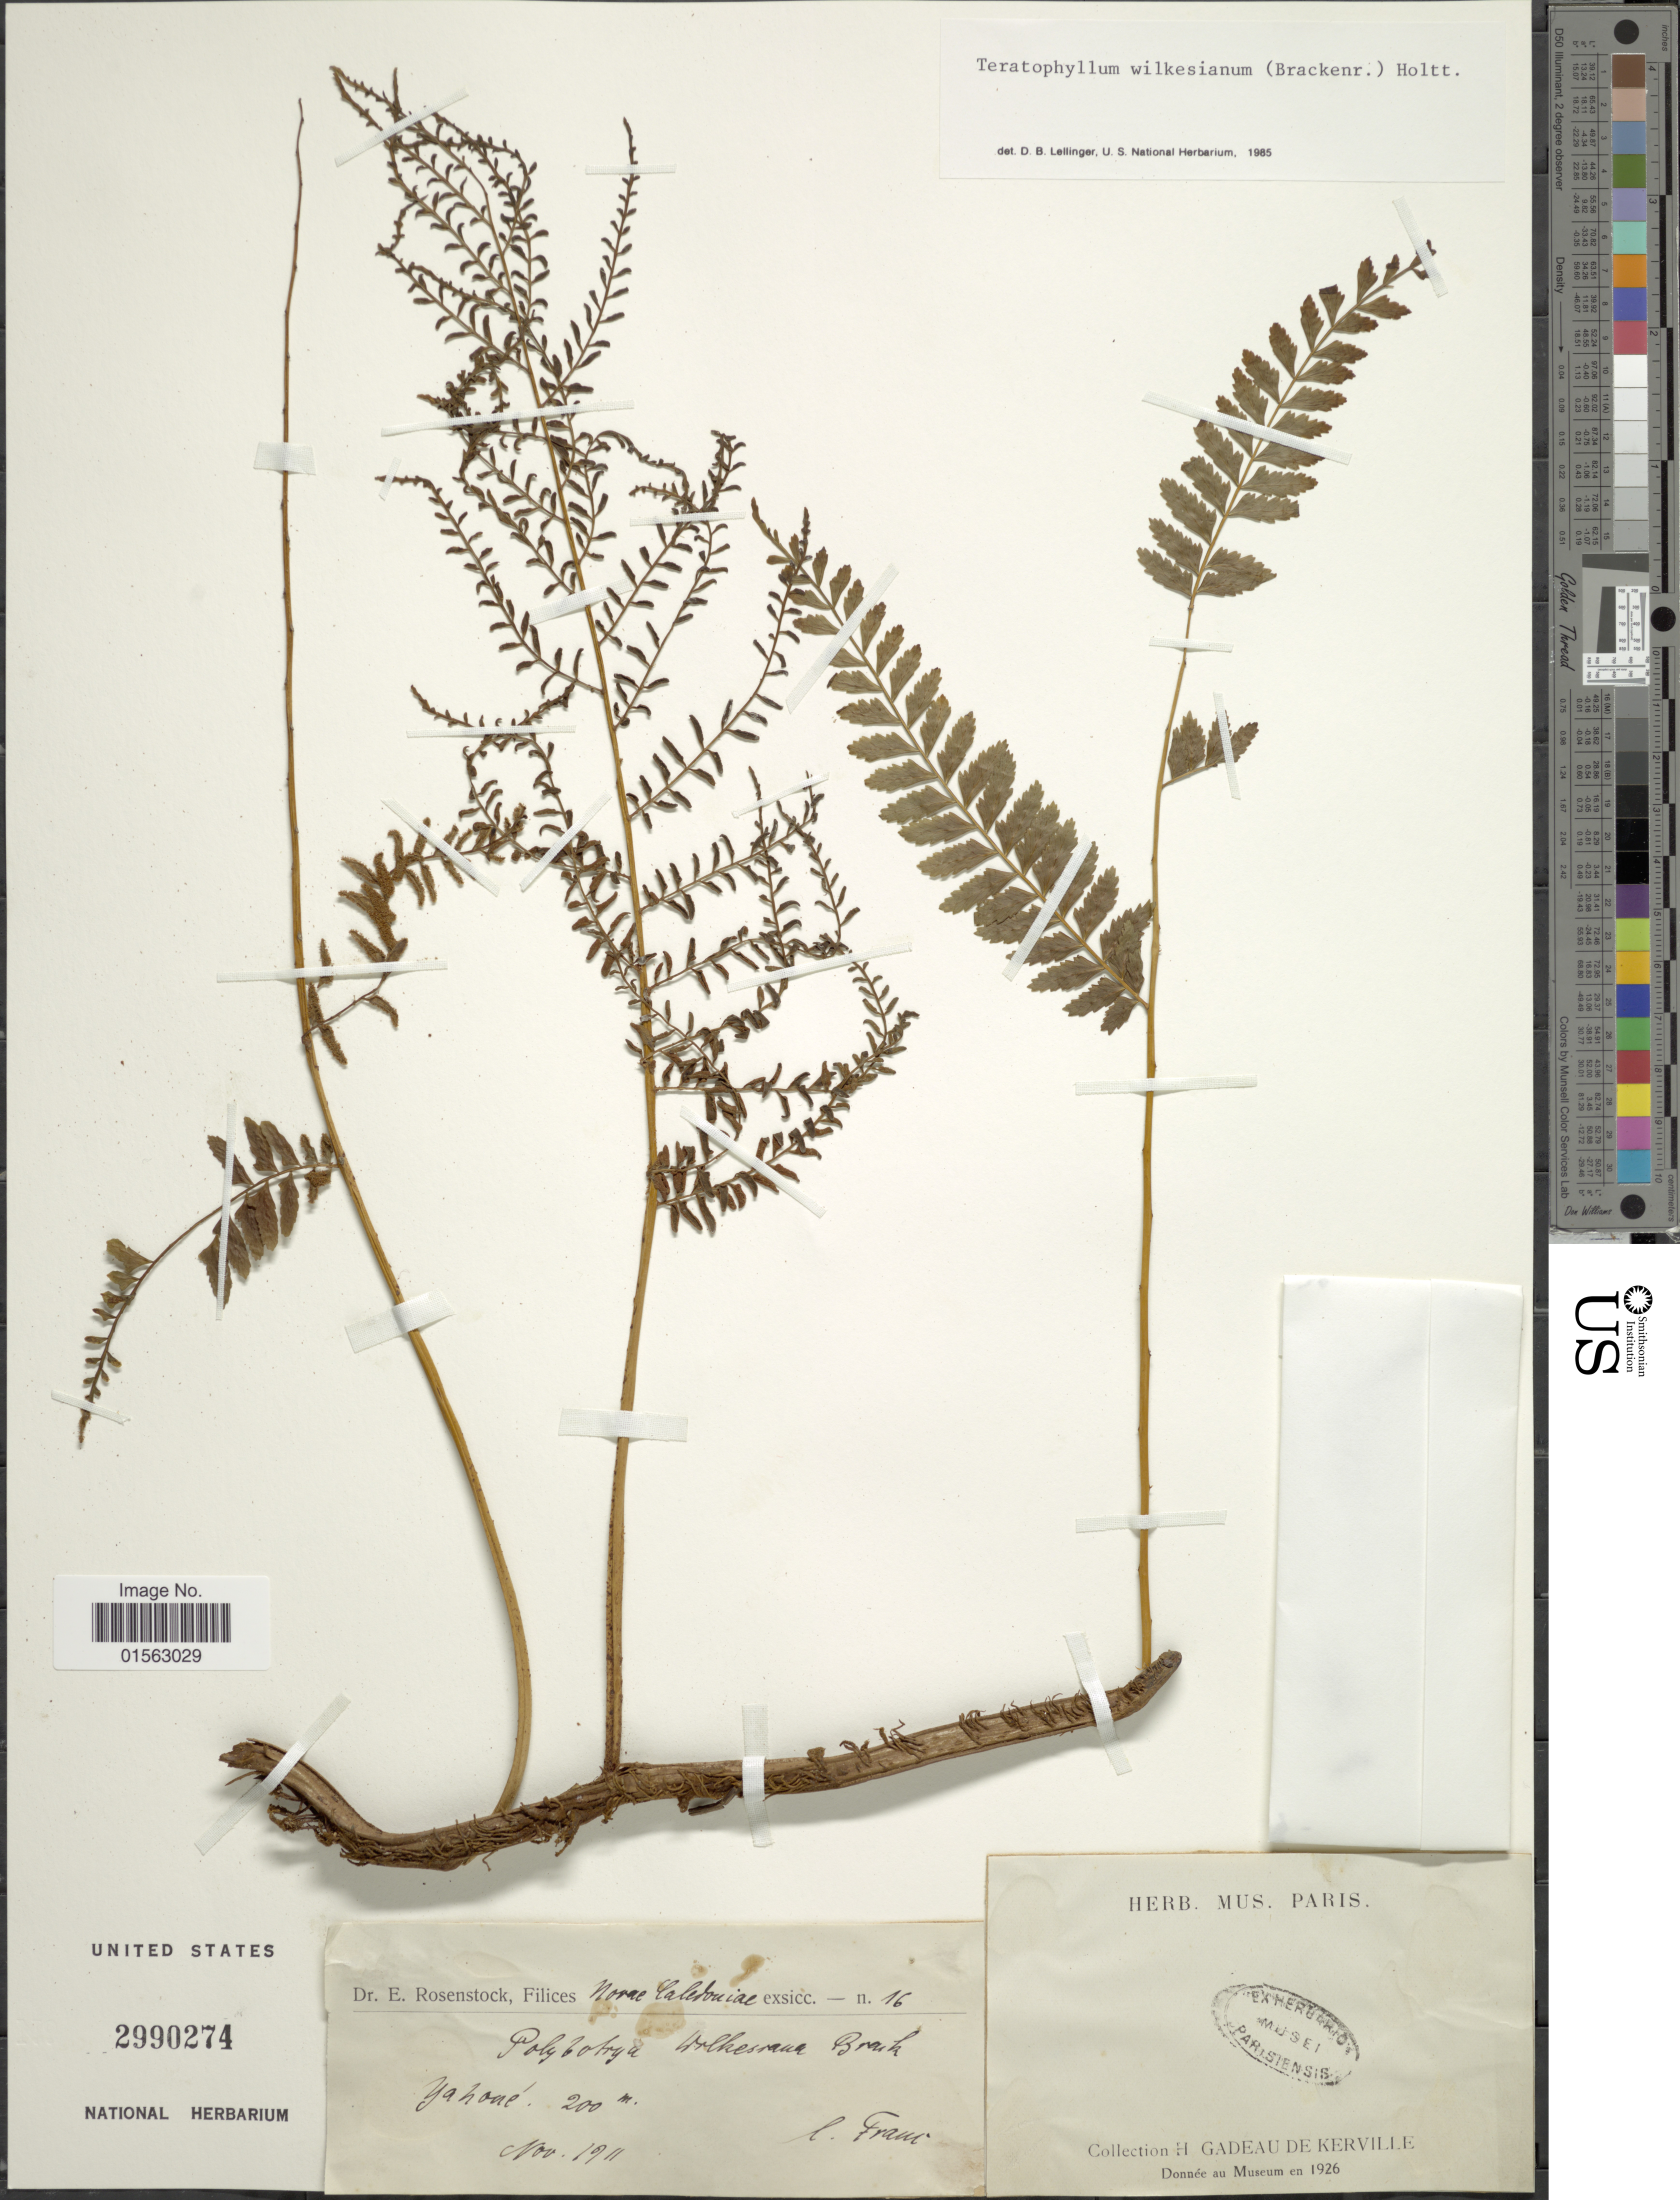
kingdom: Plantae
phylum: Tracheophyta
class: Polypodiopsida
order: Polypodiales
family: Dryopteridaceae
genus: Teratophyllum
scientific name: Teratophyllum wilkesianum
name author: (Brack.) Holttum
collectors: Franc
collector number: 16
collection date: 1911-11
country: New Caledonia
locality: Novae Caledoniae, Yahoné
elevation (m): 200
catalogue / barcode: US 2990274